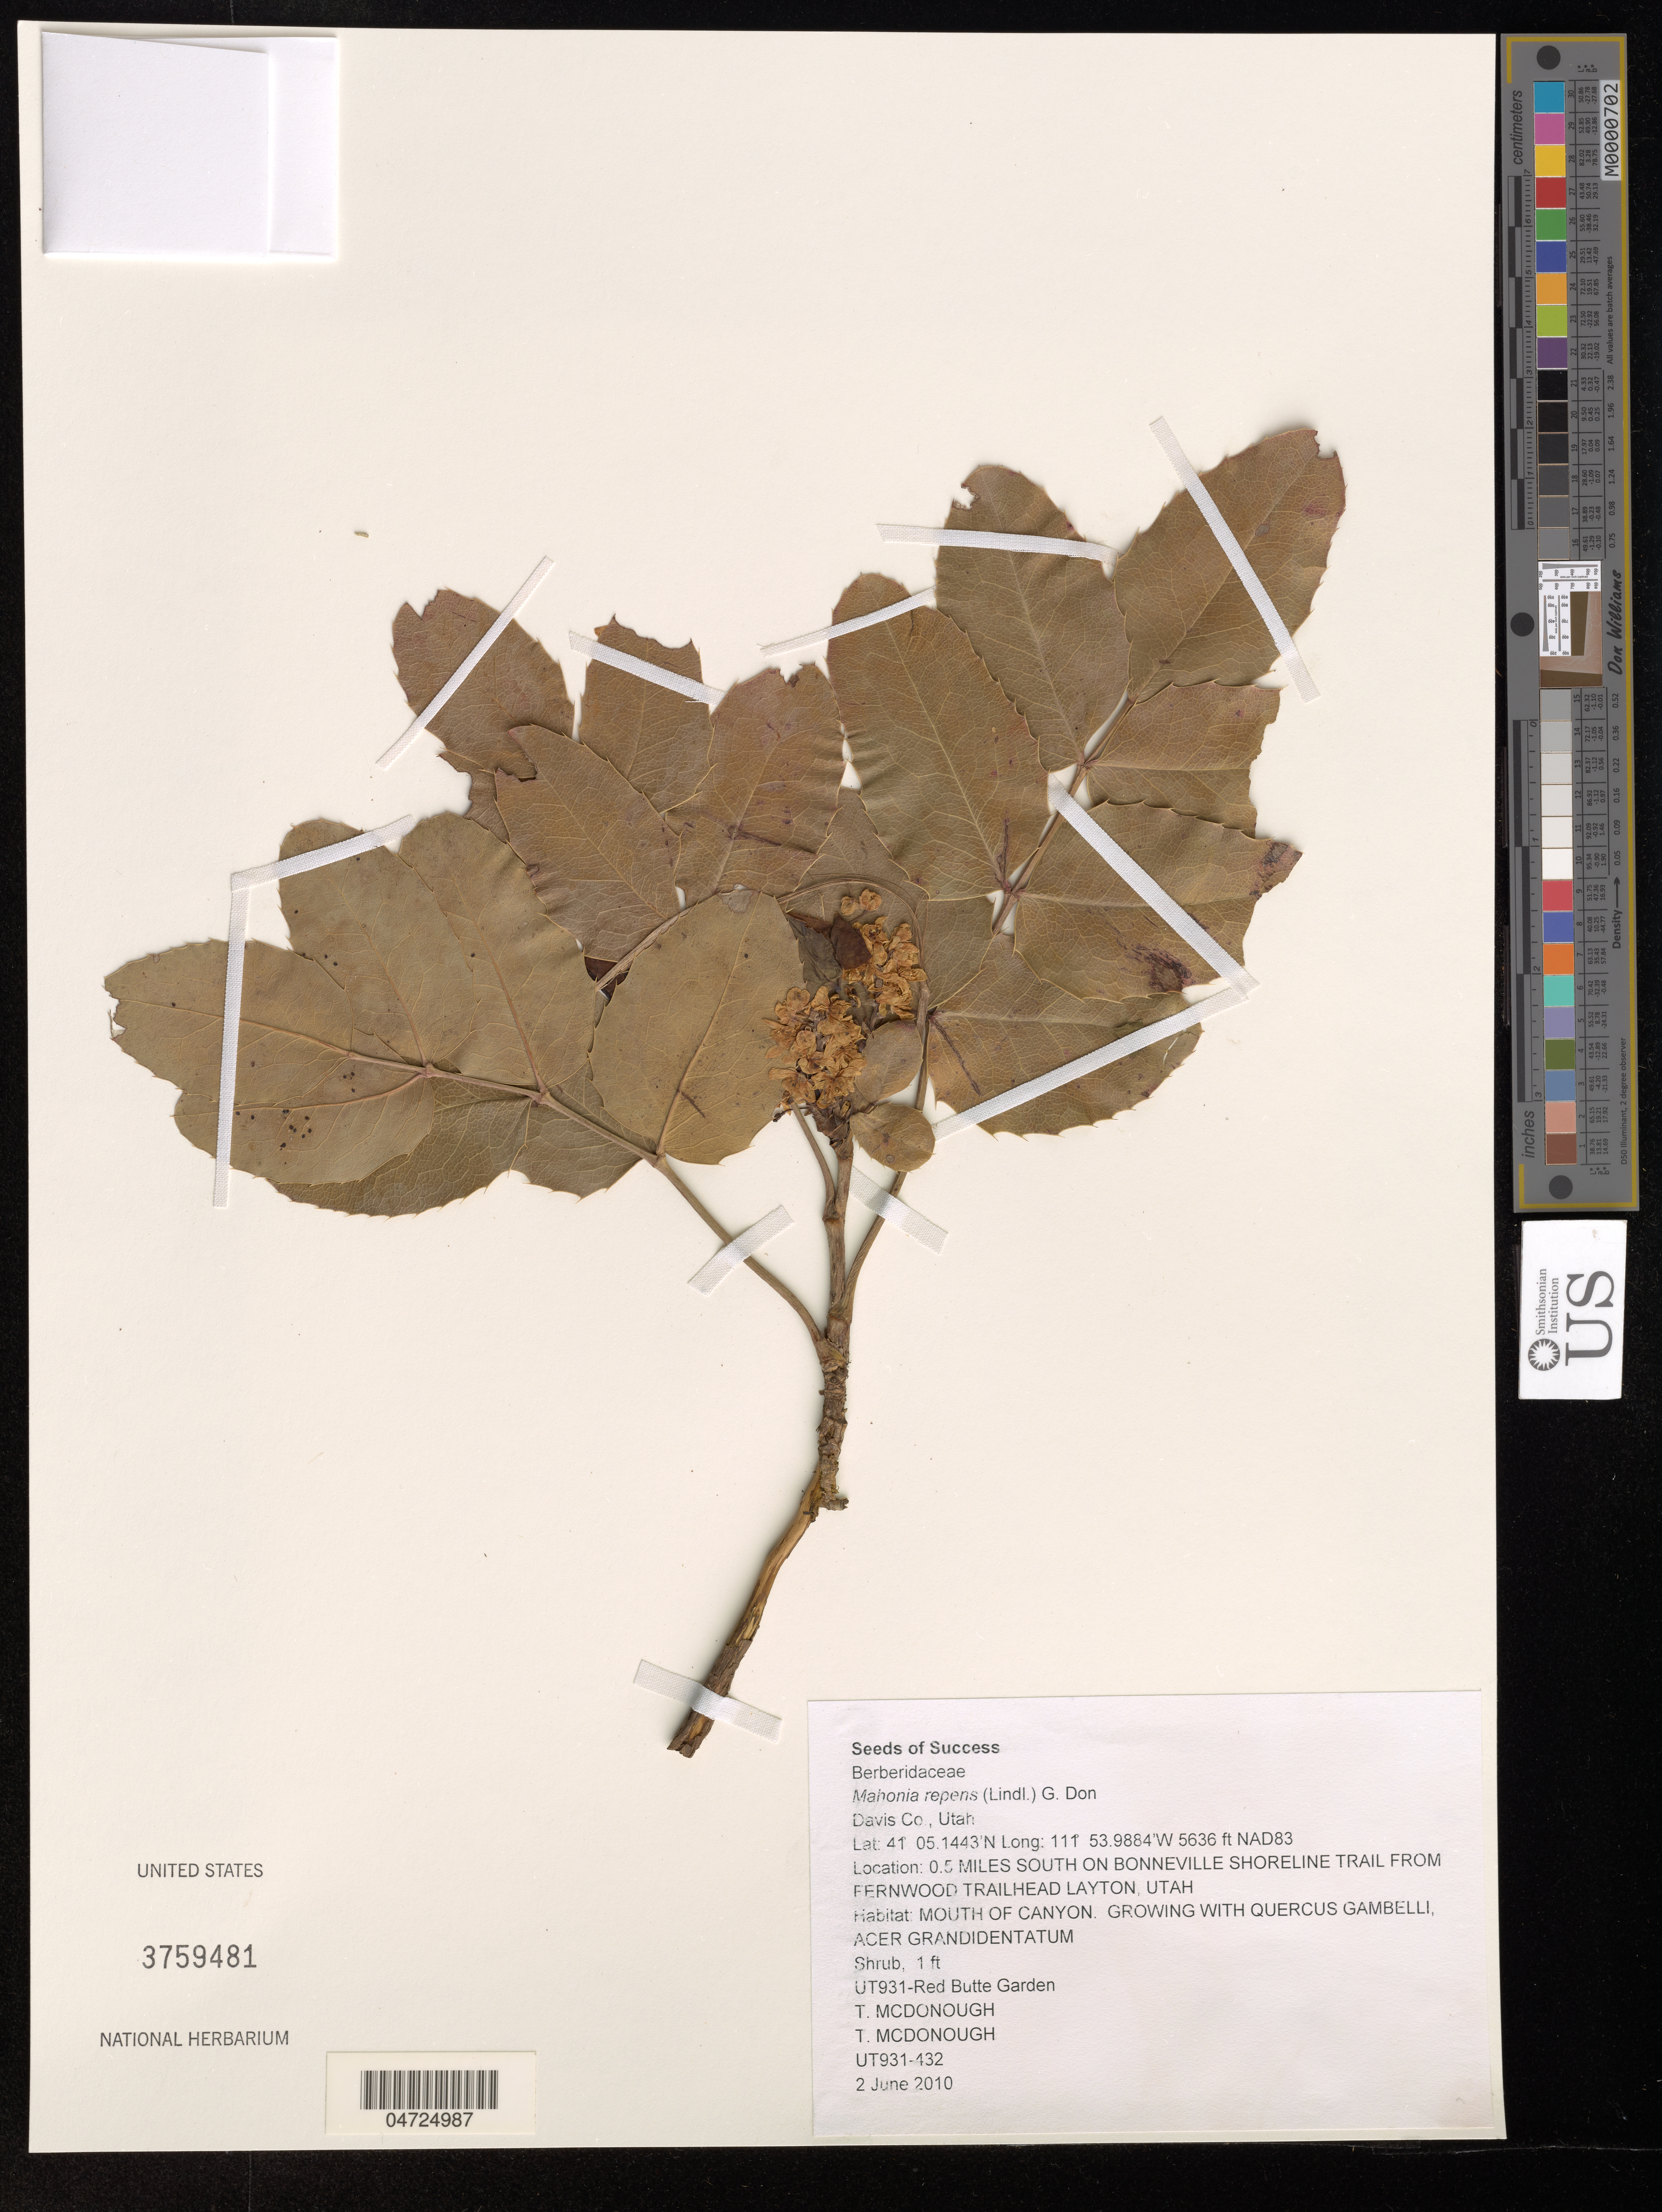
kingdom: Plantae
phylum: Tracheophyta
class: Magnoliopsida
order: Ranunculales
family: Berberidaceae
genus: Mahonia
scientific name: Mahonia repens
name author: (Lindl.) G. Don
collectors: T. McDonough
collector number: UT931-132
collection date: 2010-06-02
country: United States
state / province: Utah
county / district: Davis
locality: Davis Co. NAD83. 0.5 miles south on Bonneville Shoreline trail from Fernwood trailhead Layton. Red Butte Garden.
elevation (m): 1718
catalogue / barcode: US 3759481